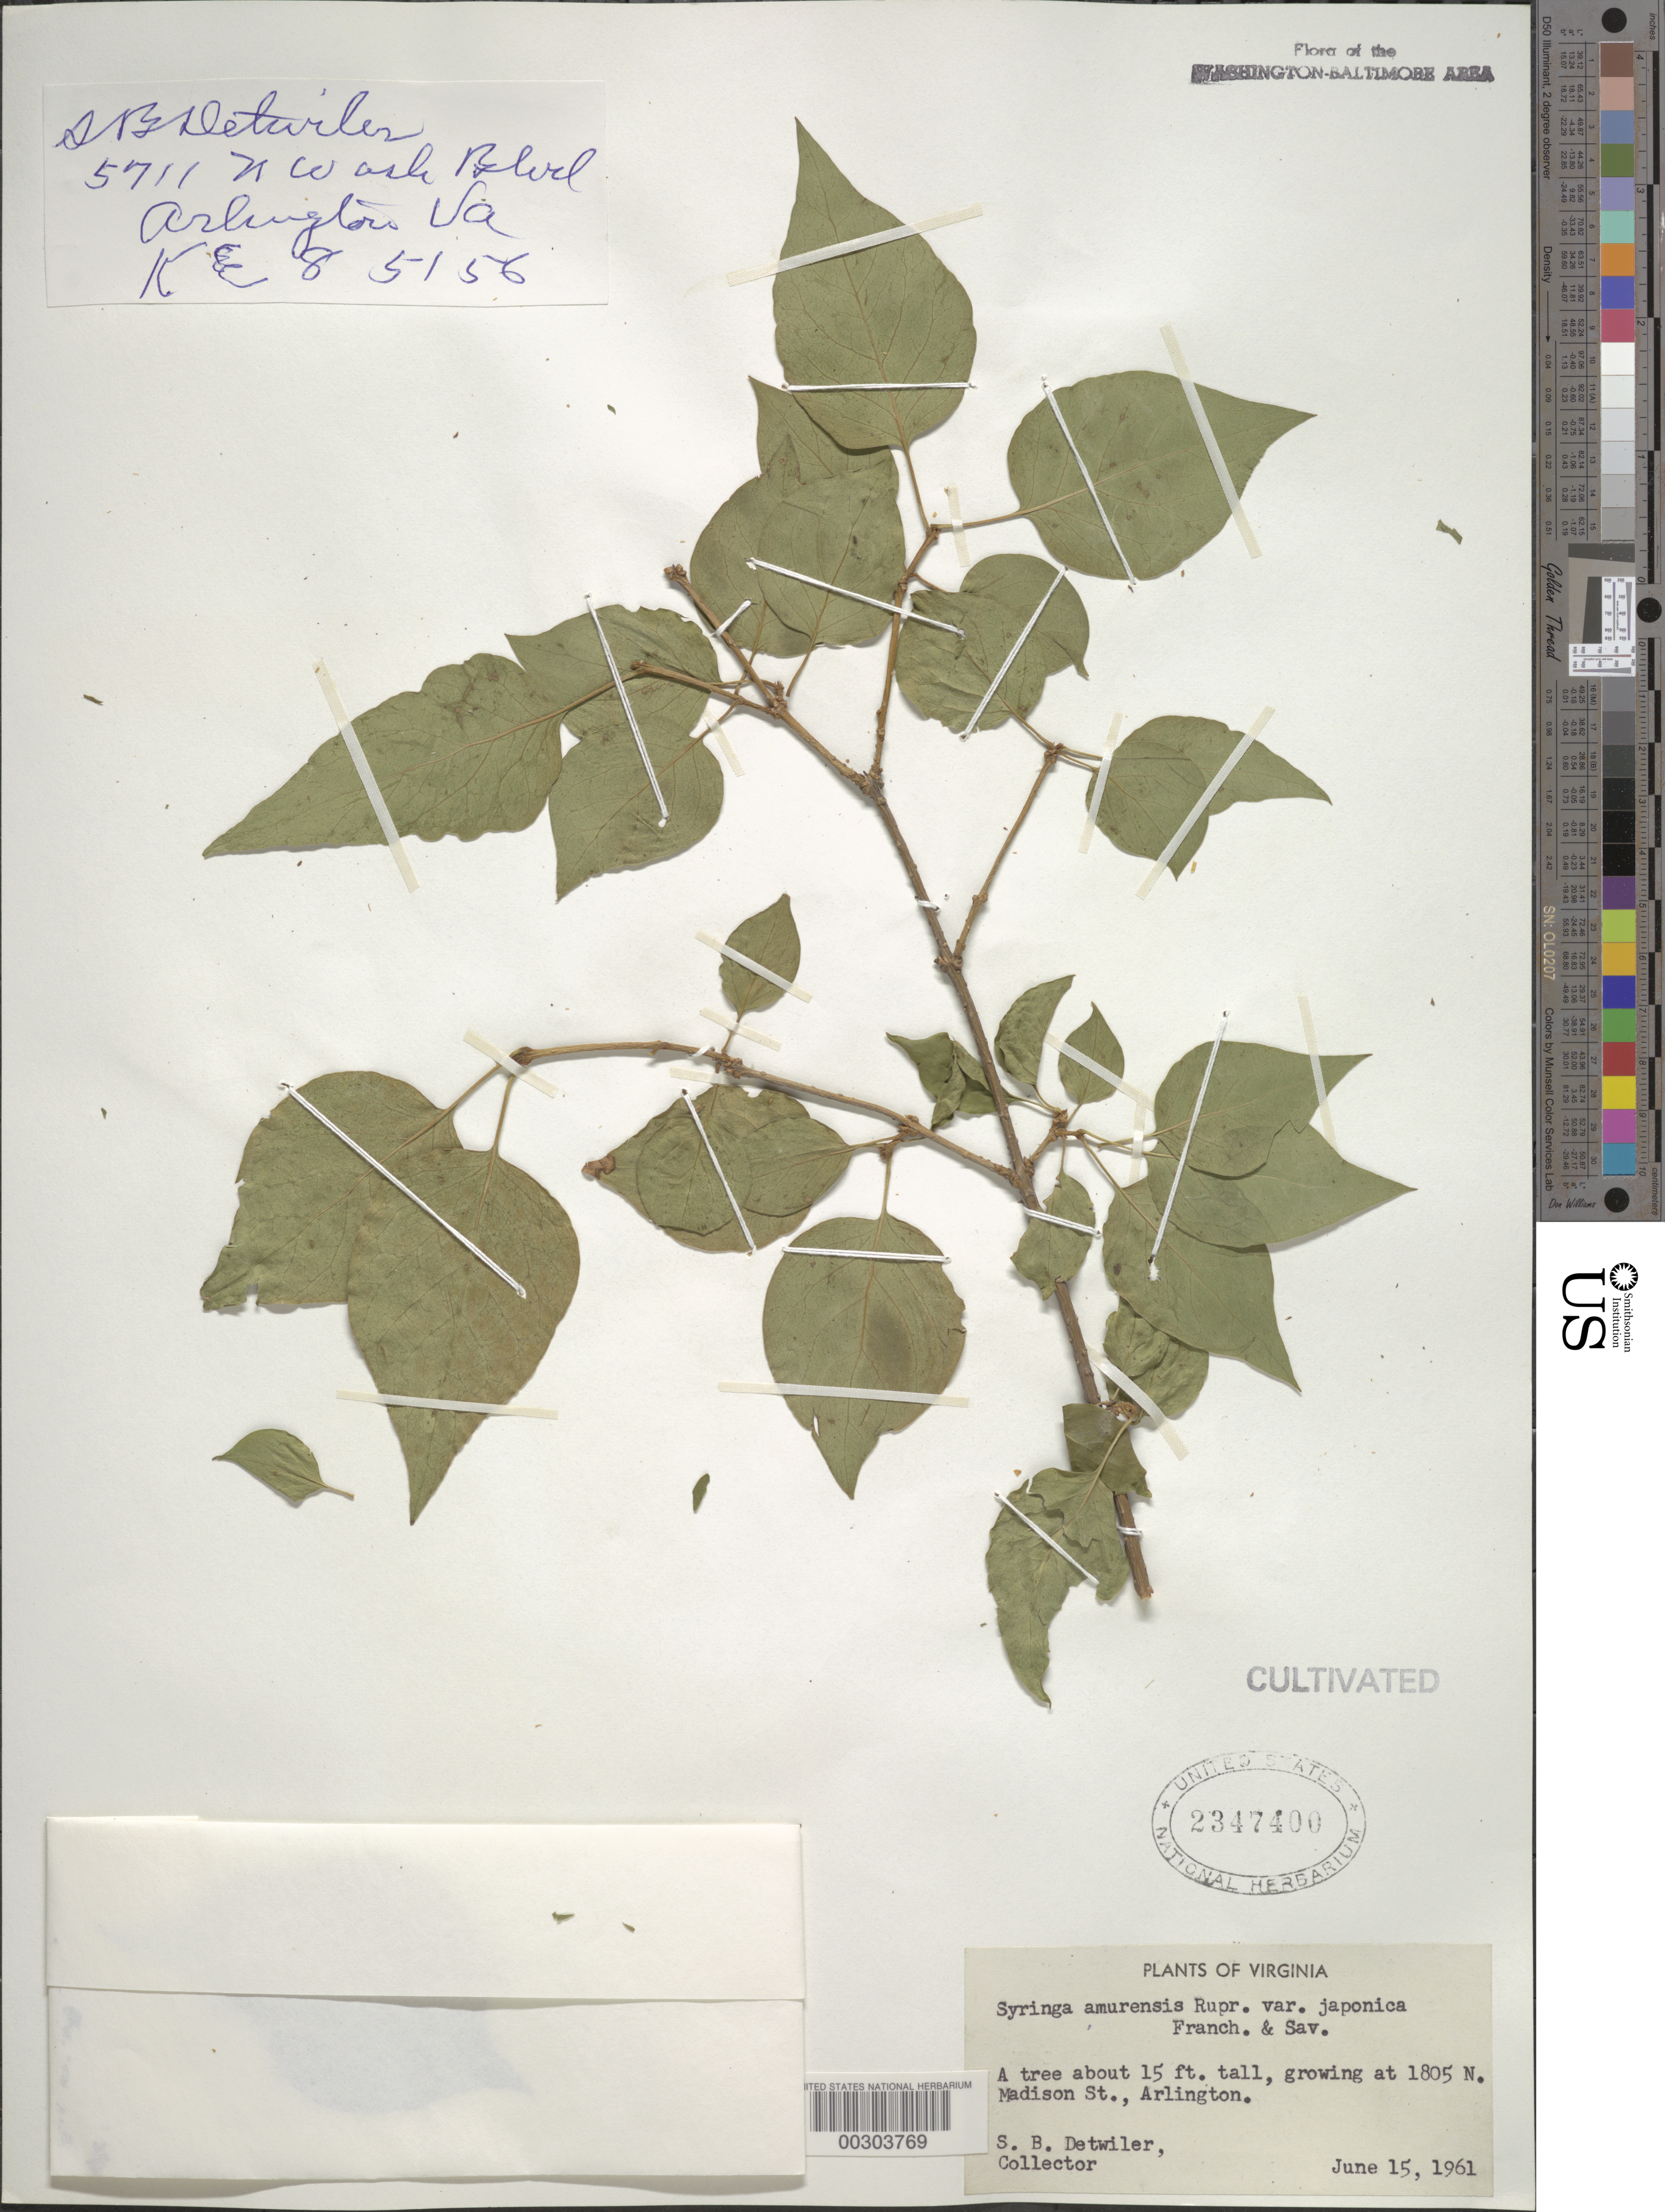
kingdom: Plantae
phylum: Tracheophyta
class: Magnoliopsida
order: Lamiales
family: Oleaceae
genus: Syringa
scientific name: Syringa amurensis var. japonica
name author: (Maxim.) Franch. & Sav.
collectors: S. Detwiler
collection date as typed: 15 Jun 1961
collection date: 1961-06-15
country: United States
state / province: Virginia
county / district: Arlington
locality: Arlington, 1805 N Madison St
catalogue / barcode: US 2347400